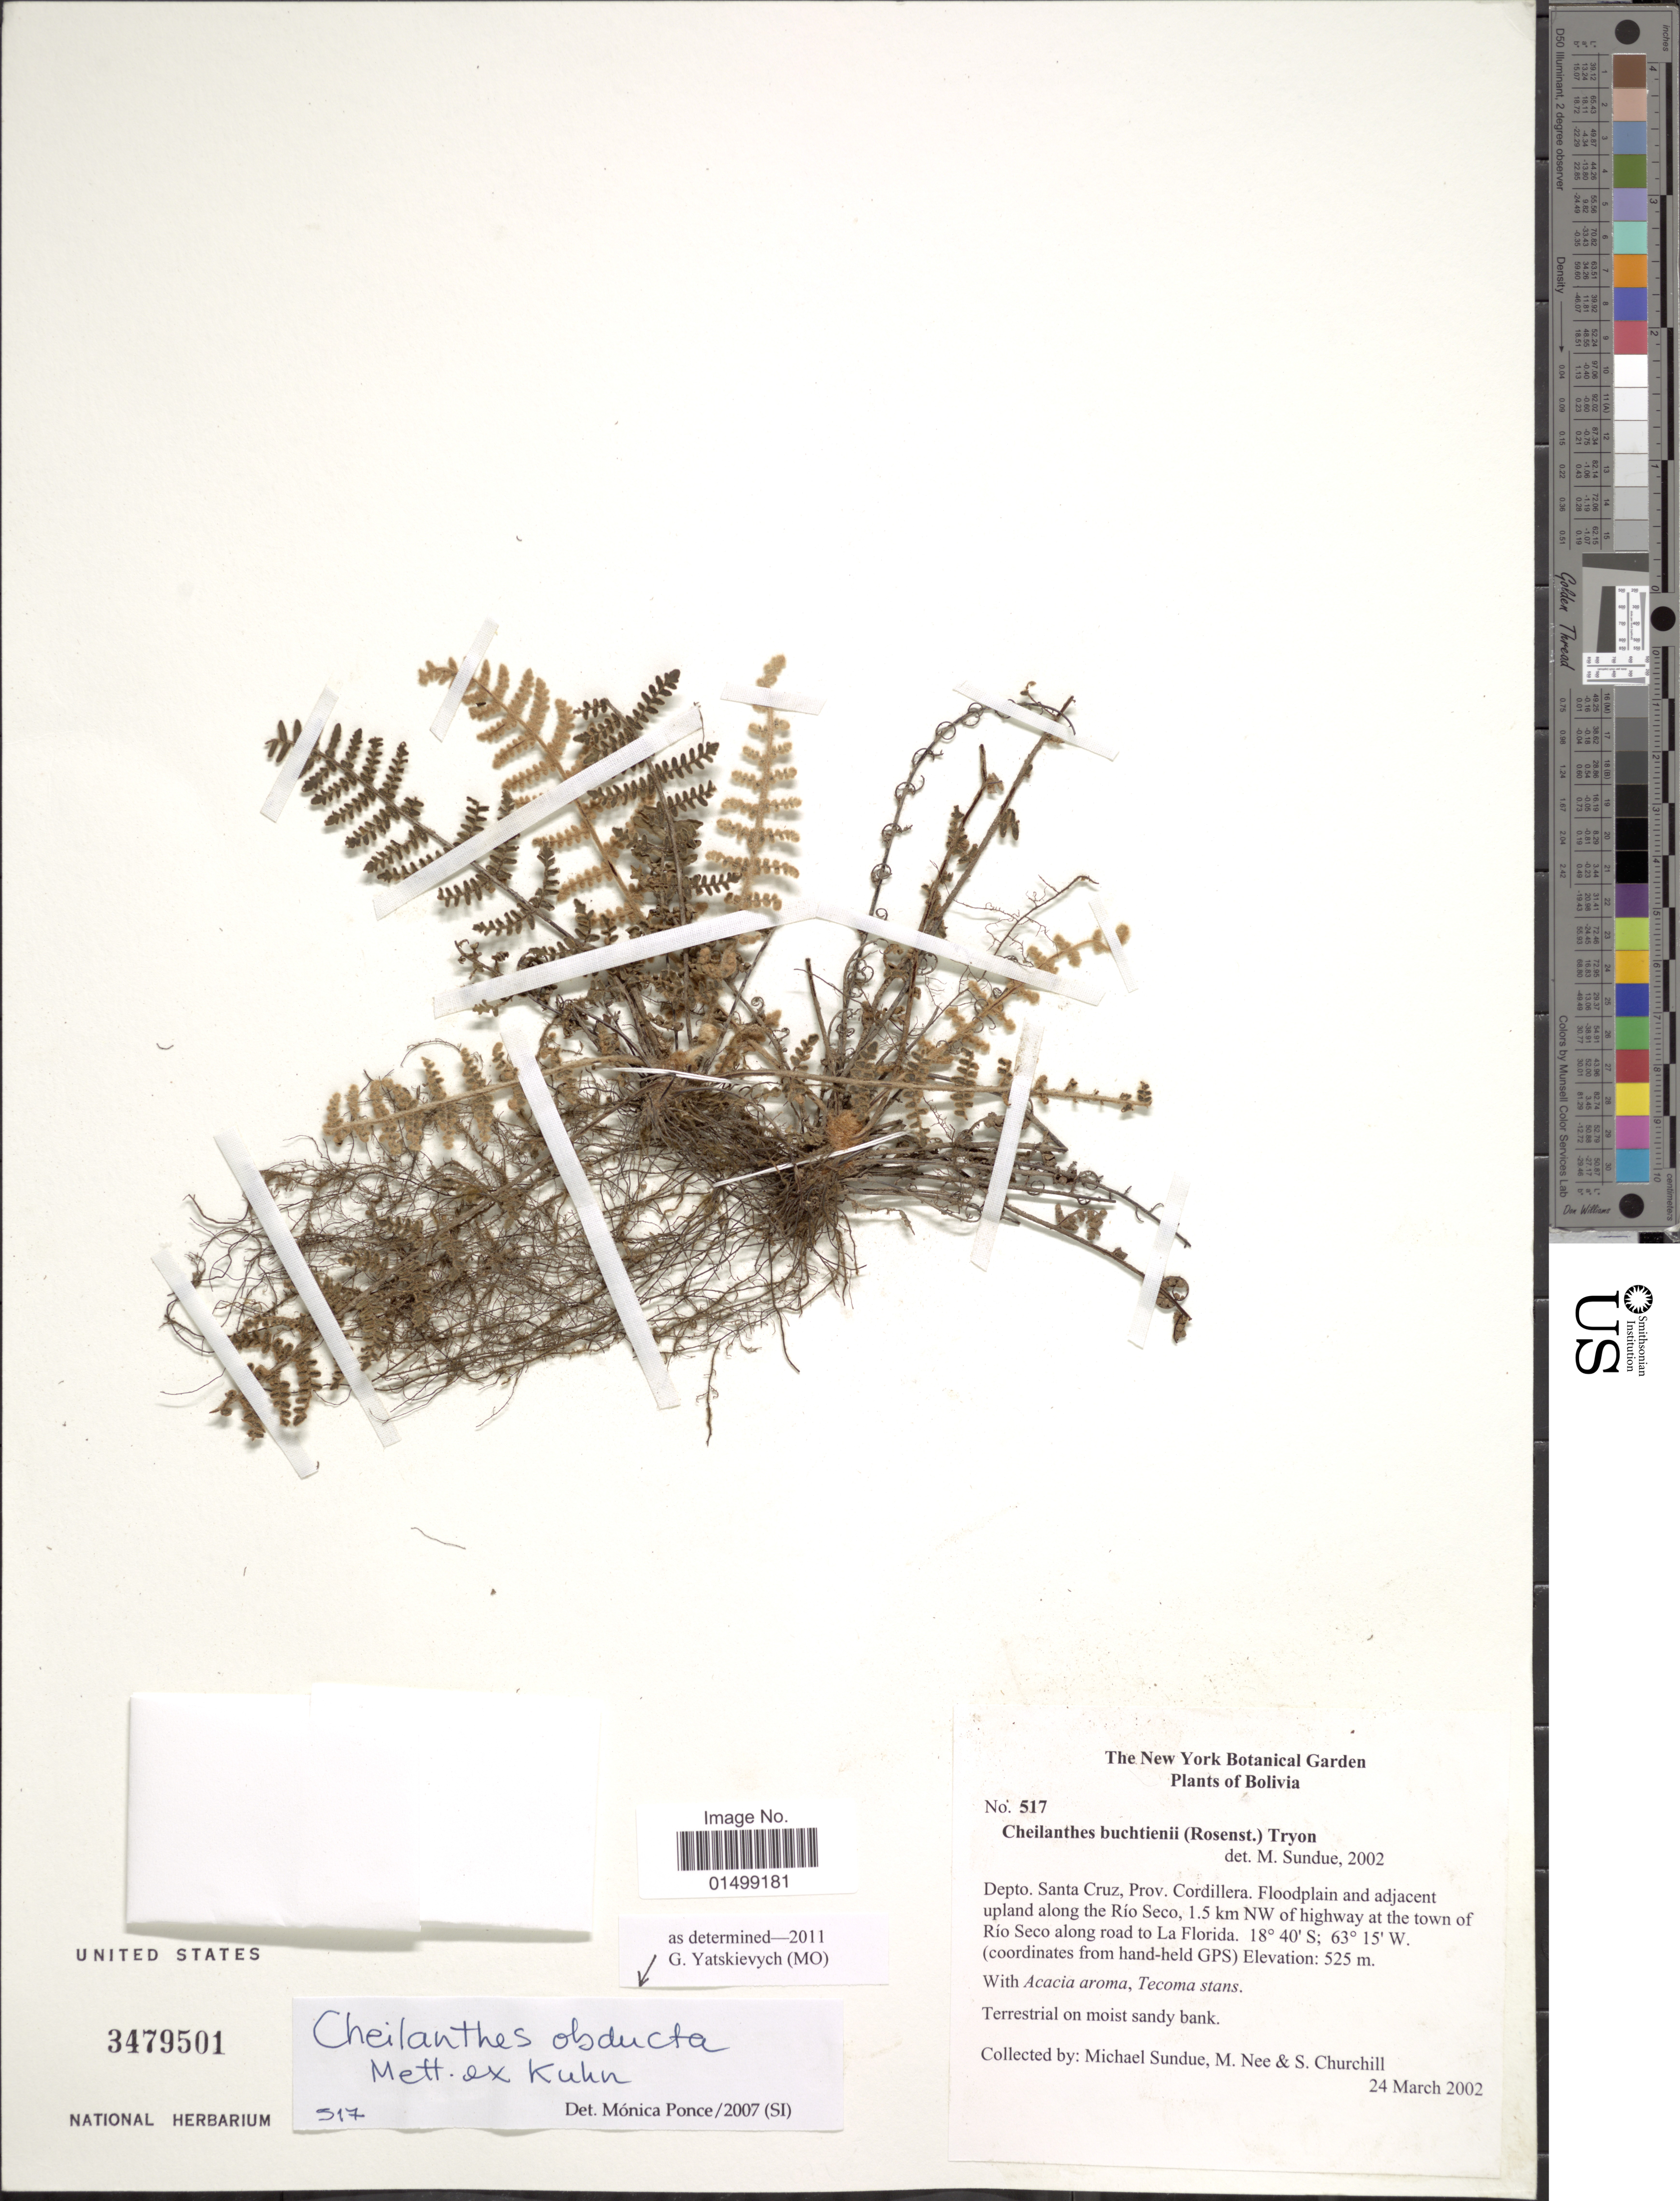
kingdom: Plantae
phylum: Tracheophyta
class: Polypodiopsida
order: Polypodiales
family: Pteridaceae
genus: Cheilanthes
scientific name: Cheilanthes obducta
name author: (Mett.) Baker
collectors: M. Sundue, M. Nee & S. Churchill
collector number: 517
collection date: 2002-03-24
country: Bolivia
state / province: Santa Cruz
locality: Prov. Cordillera, floodplain and adjacent upland along the Rio Seco, 1.5 km NW of highway at the town of Rio Seco along road to La Florida.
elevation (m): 525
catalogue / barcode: US 3479501